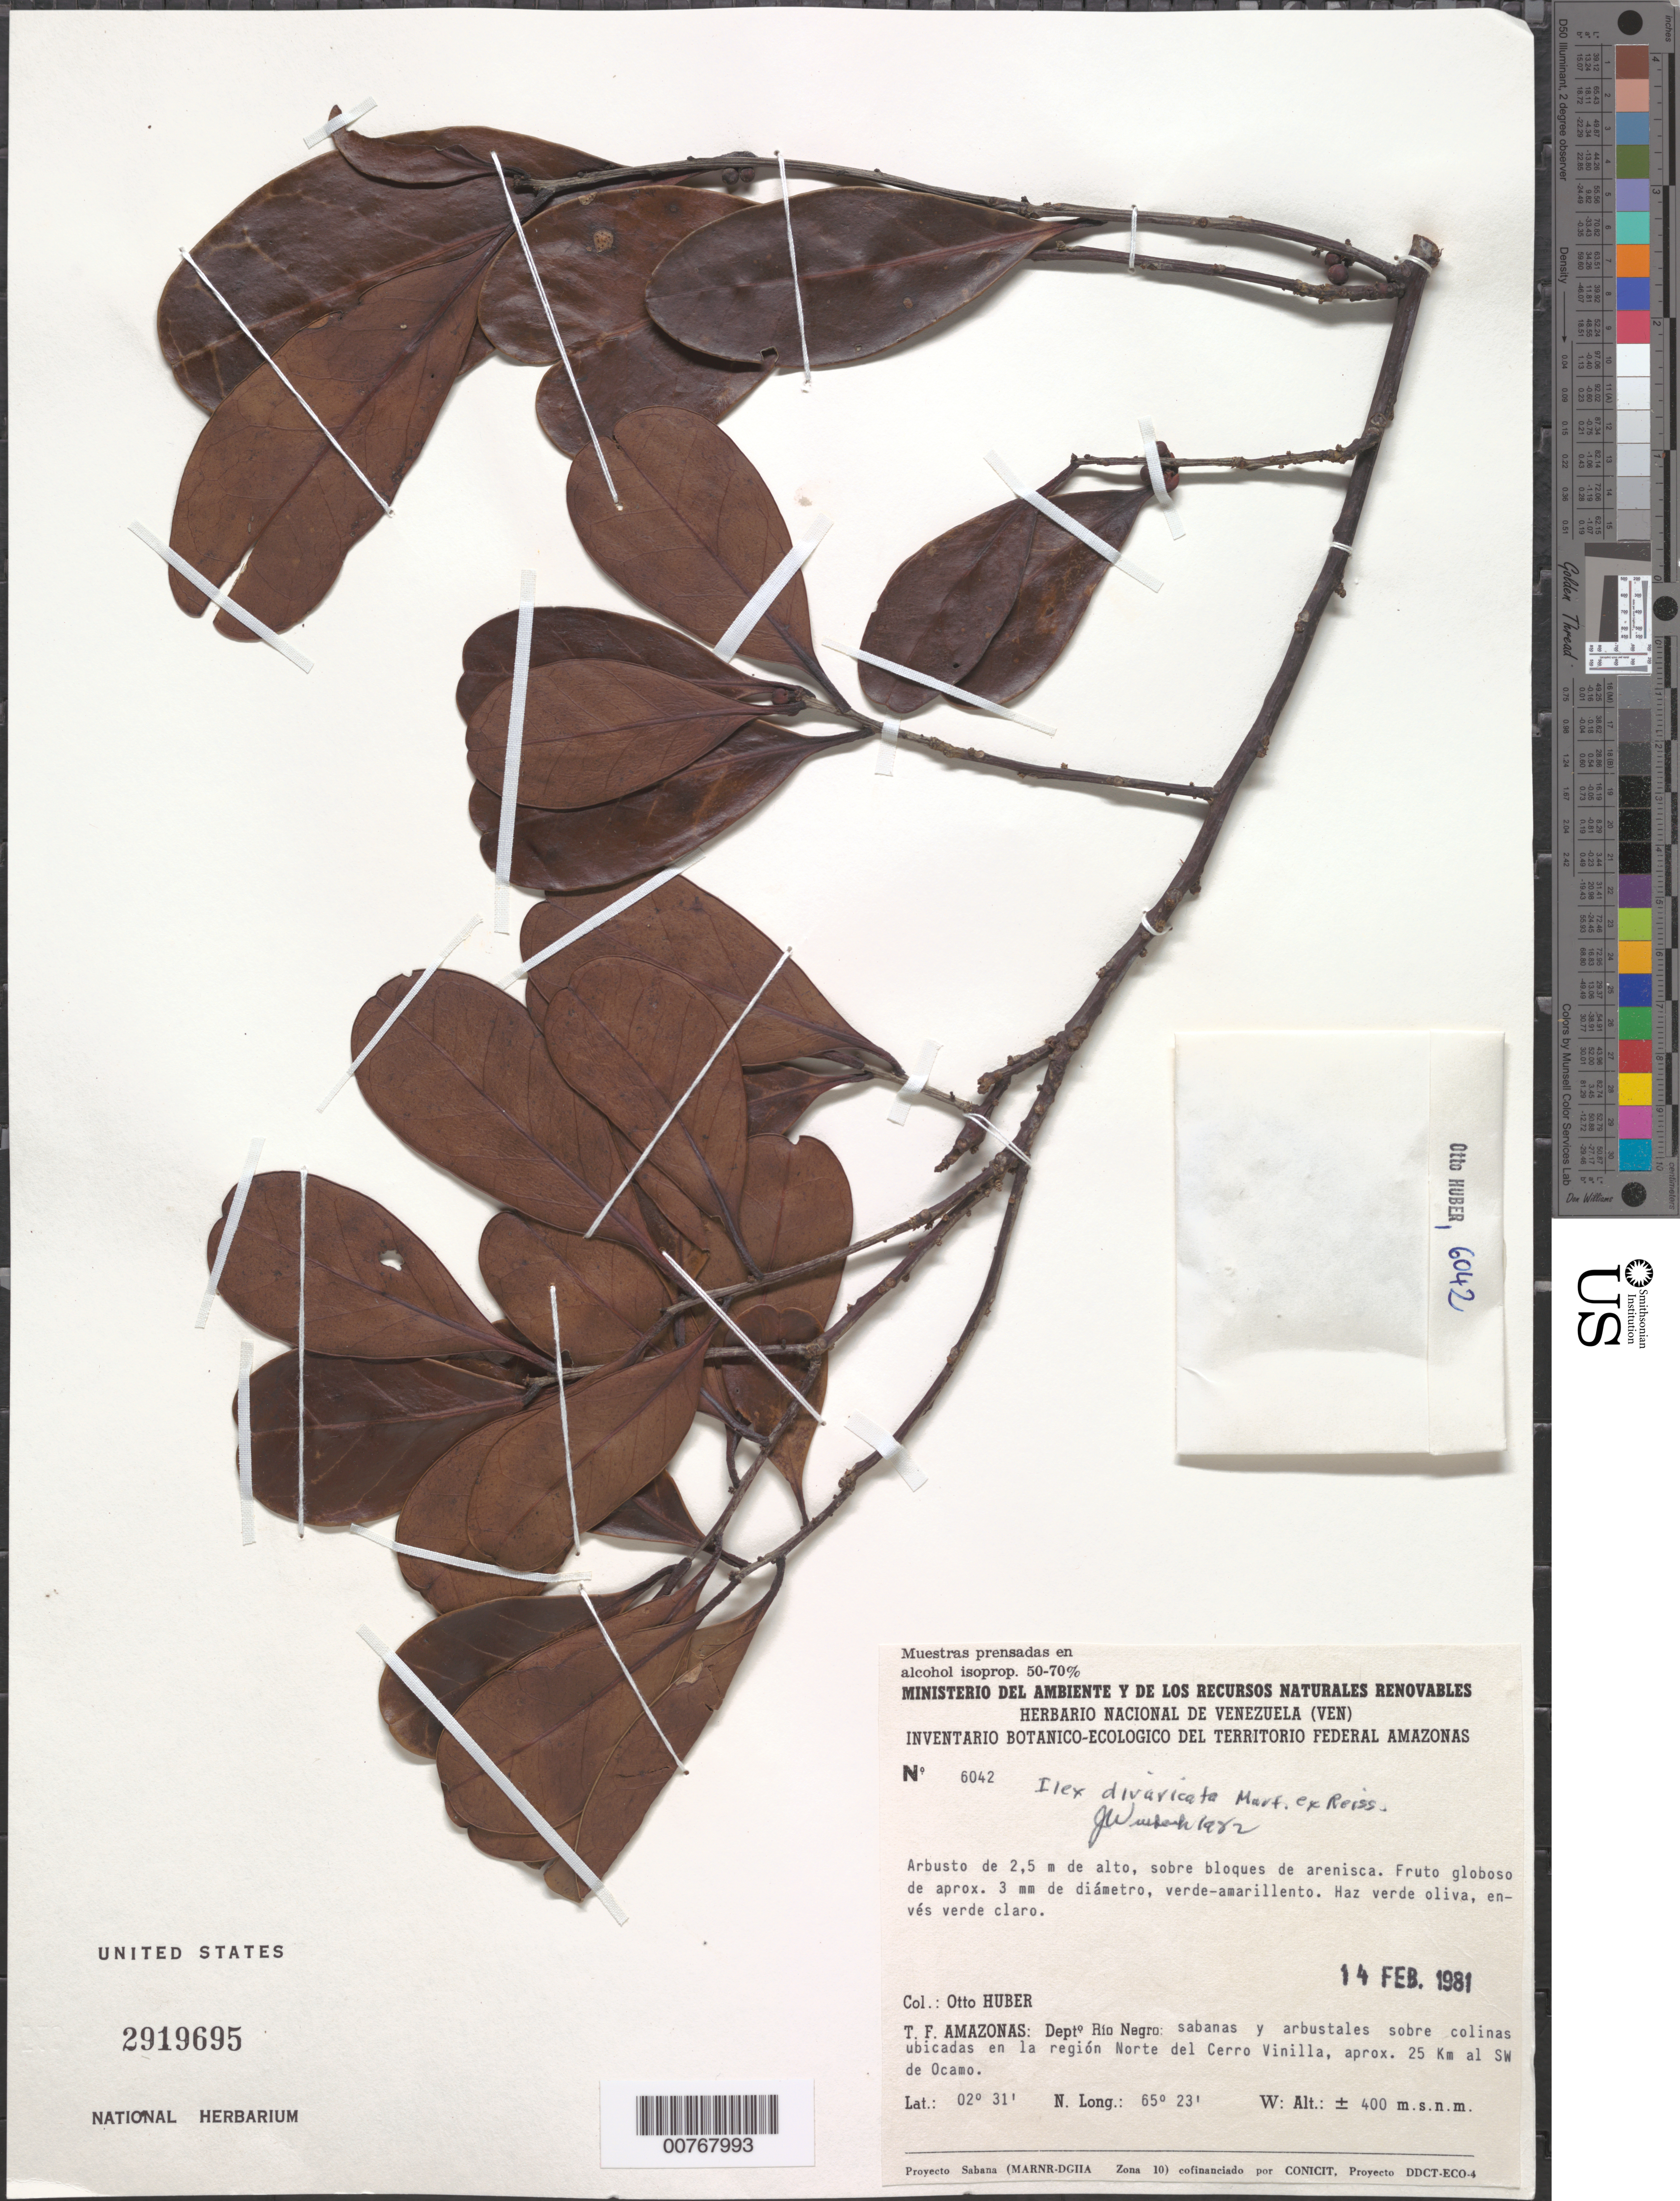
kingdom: Plantae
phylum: Tracheophyta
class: Magnoliopsida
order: Aquifoliales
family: Aquifoliaceae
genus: Ilex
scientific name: Ilex divaricata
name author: Mart. ex Reissek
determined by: Wurdack, John J., (US), US (UNITED STATES)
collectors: O. Huber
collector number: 6042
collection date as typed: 14-Feb-81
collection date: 1981-02-14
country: Venezuela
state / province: Amazonas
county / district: Río Negro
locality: Cerro Vinilla, norte, aprox. 25 km al SW de Ocamo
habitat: Shrub islands in savannas and shrubland on hills (sabanas y arbustales sobre colinas)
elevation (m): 400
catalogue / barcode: US 2919695